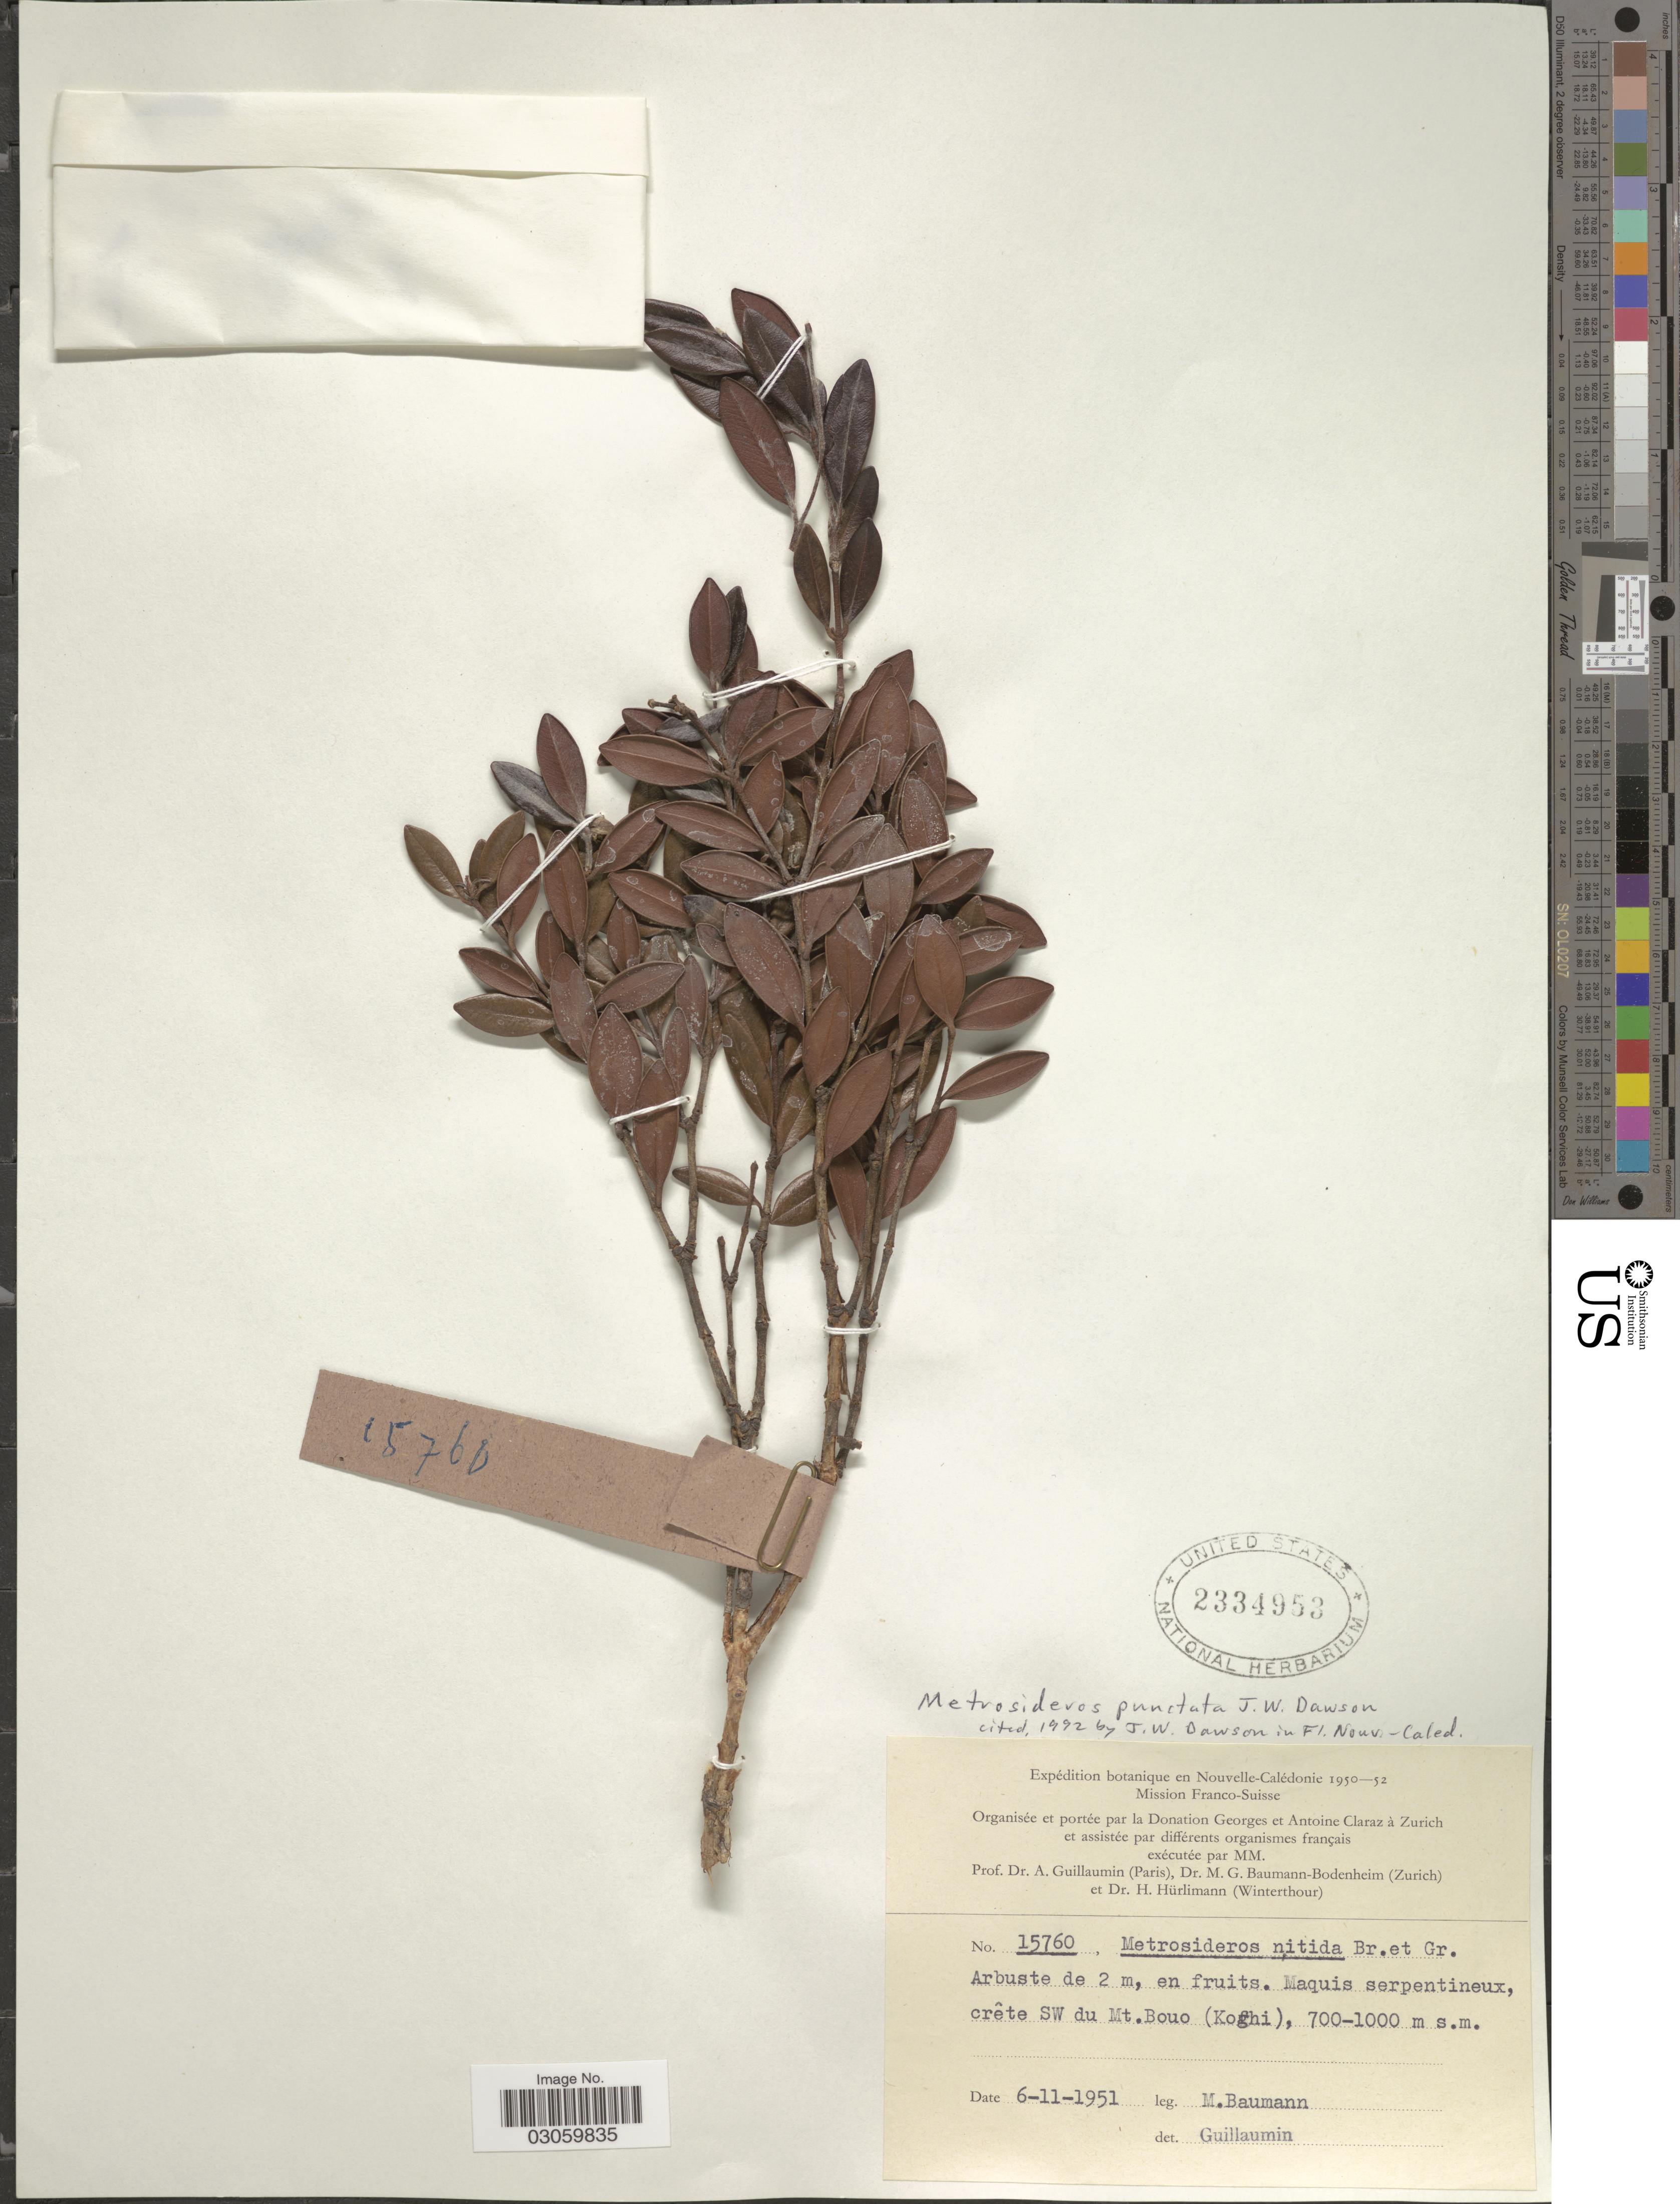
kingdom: Plantae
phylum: Tracheophyta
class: Magnoliopsida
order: Myrtales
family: Myrtaceae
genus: Metrosideros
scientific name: Metrosideros punctata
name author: J.W. Dawson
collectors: M. G. Baumann-Bodenheim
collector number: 15760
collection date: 1951-11-06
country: New Caledonia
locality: Crête SW du Mt. Bouo (Koghi).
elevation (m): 700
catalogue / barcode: US 2334953